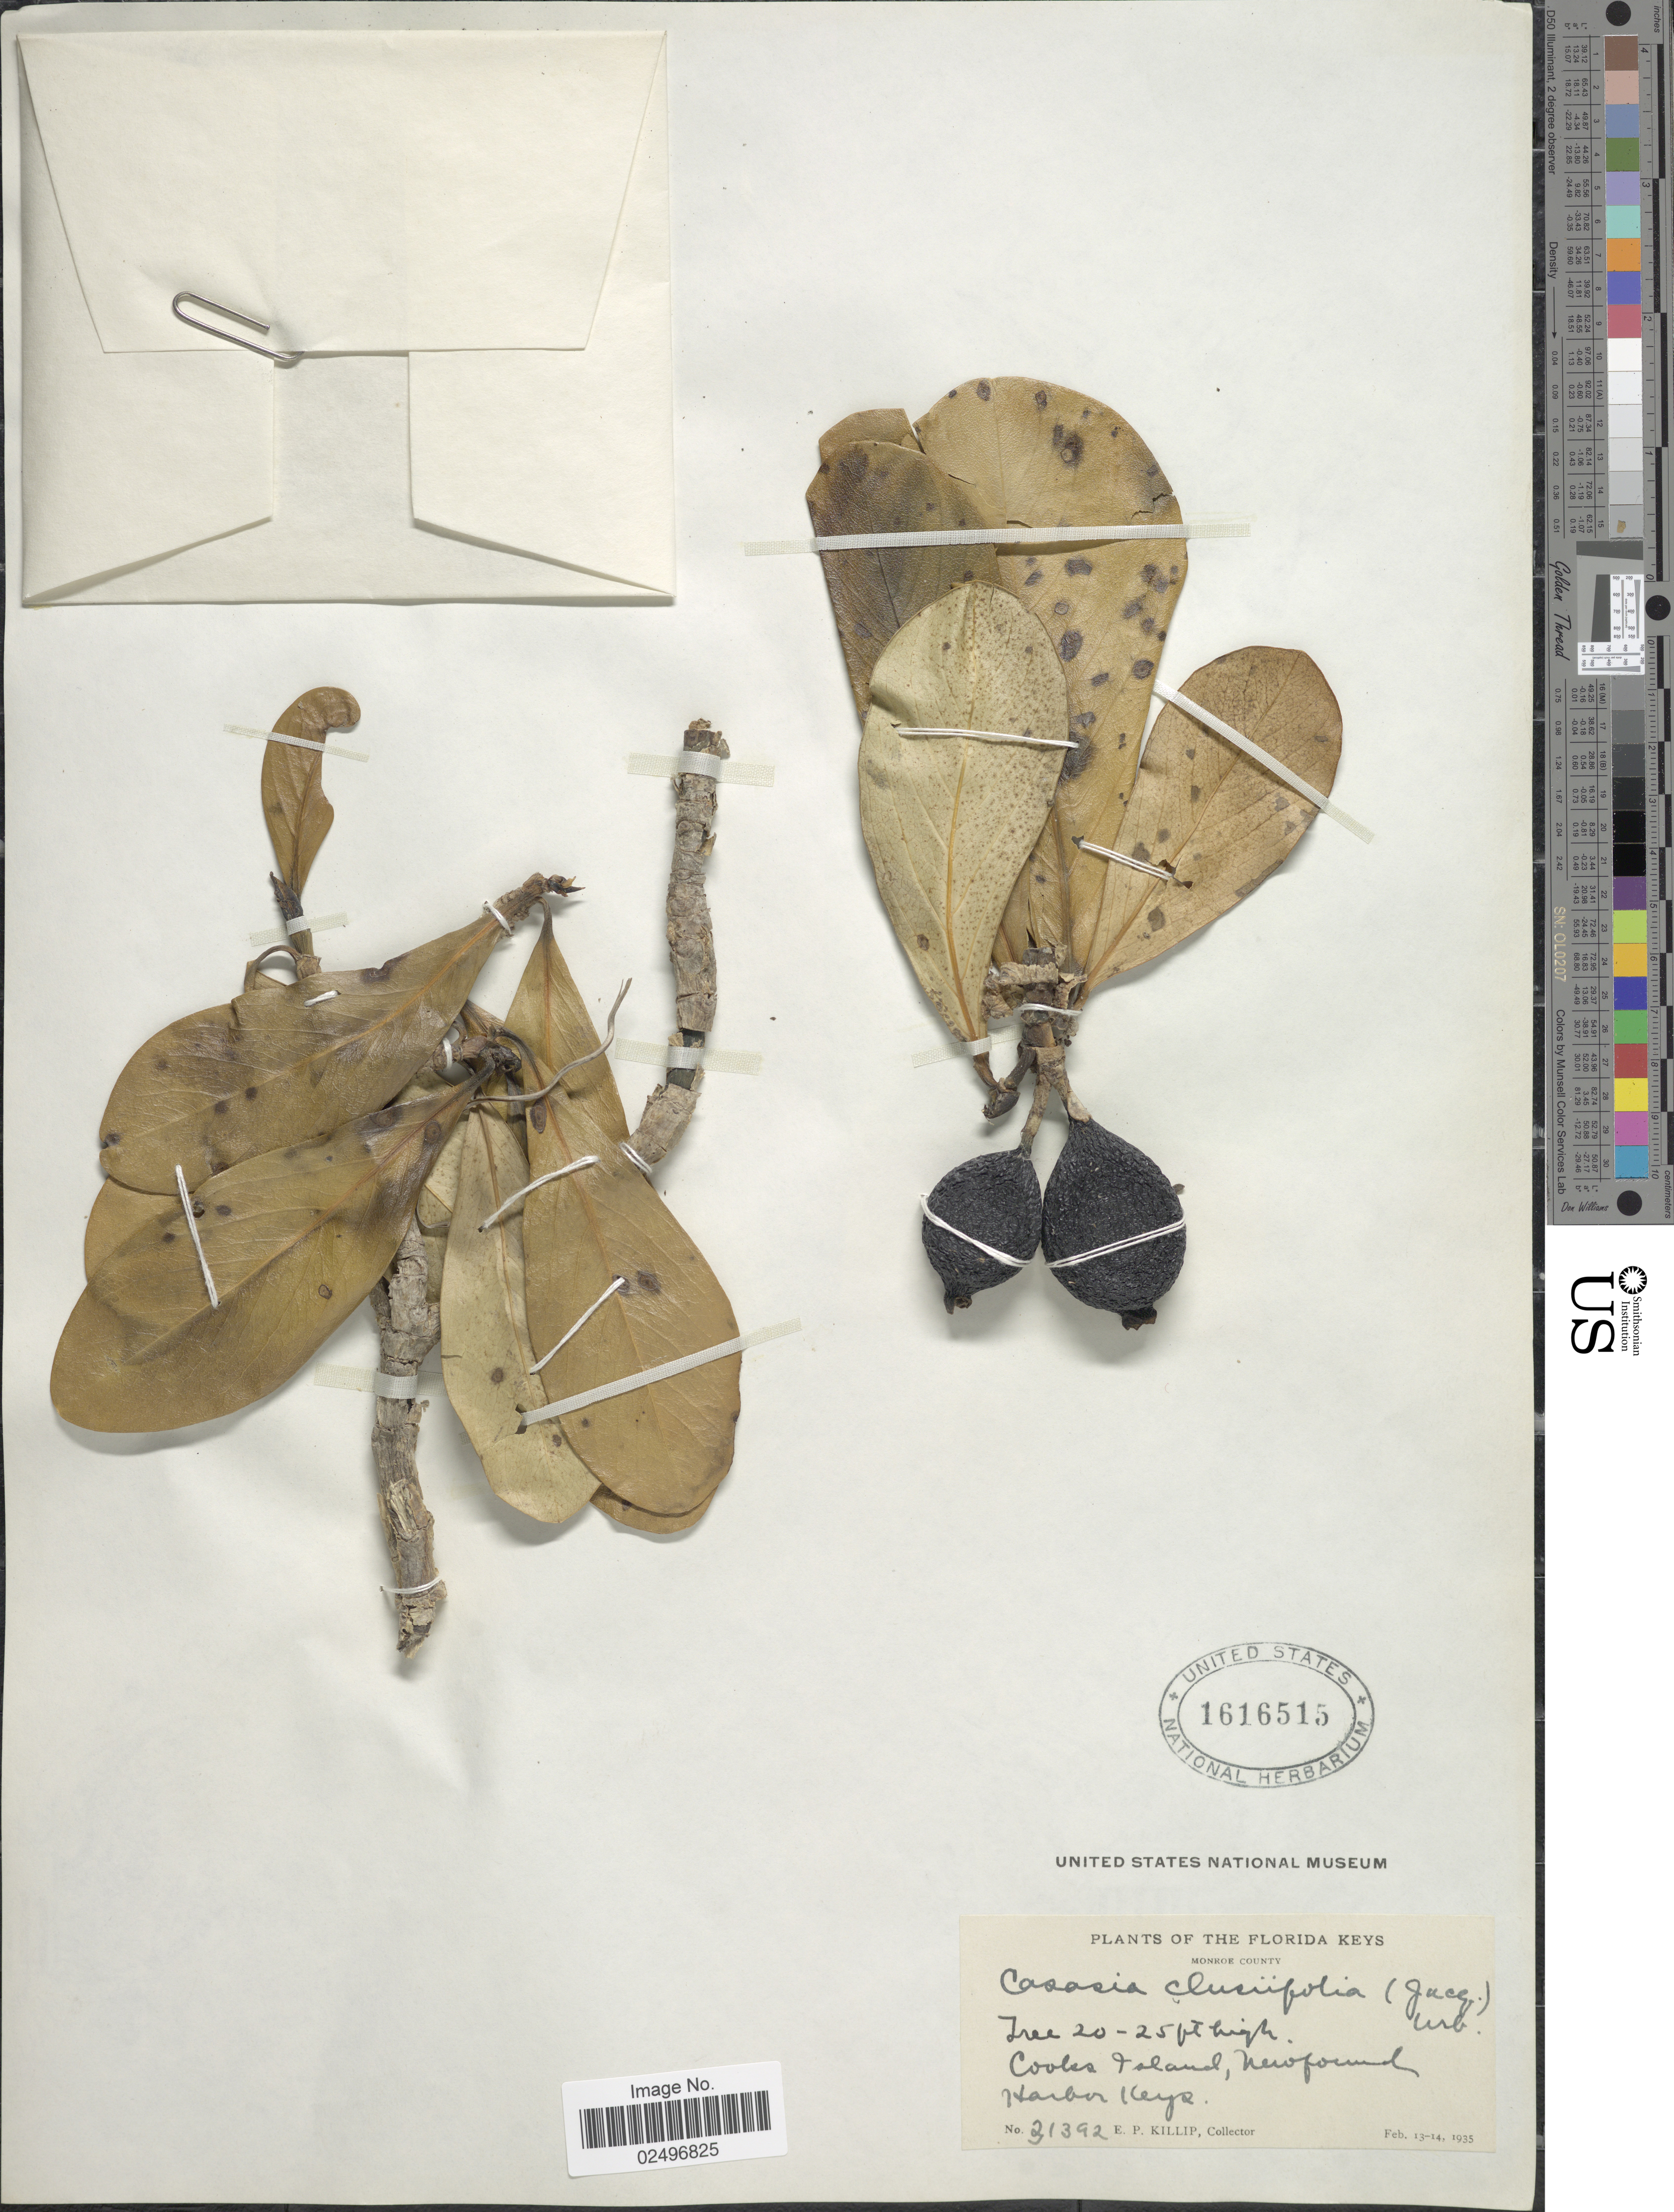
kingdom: Plantae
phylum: Tracheophyta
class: Magnoliopsida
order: Gentianales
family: Rubiaceae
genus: Casasia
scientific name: Casasia clusiifolia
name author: (Jacq.) Urb.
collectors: E. P. Killip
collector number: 31392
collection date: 1935-02-13/1935-02-14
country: United States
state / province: Florida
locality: The Florida Keys, Monroe County, Colles Island, Newfound Harbor Keys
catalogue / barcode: US 1616515